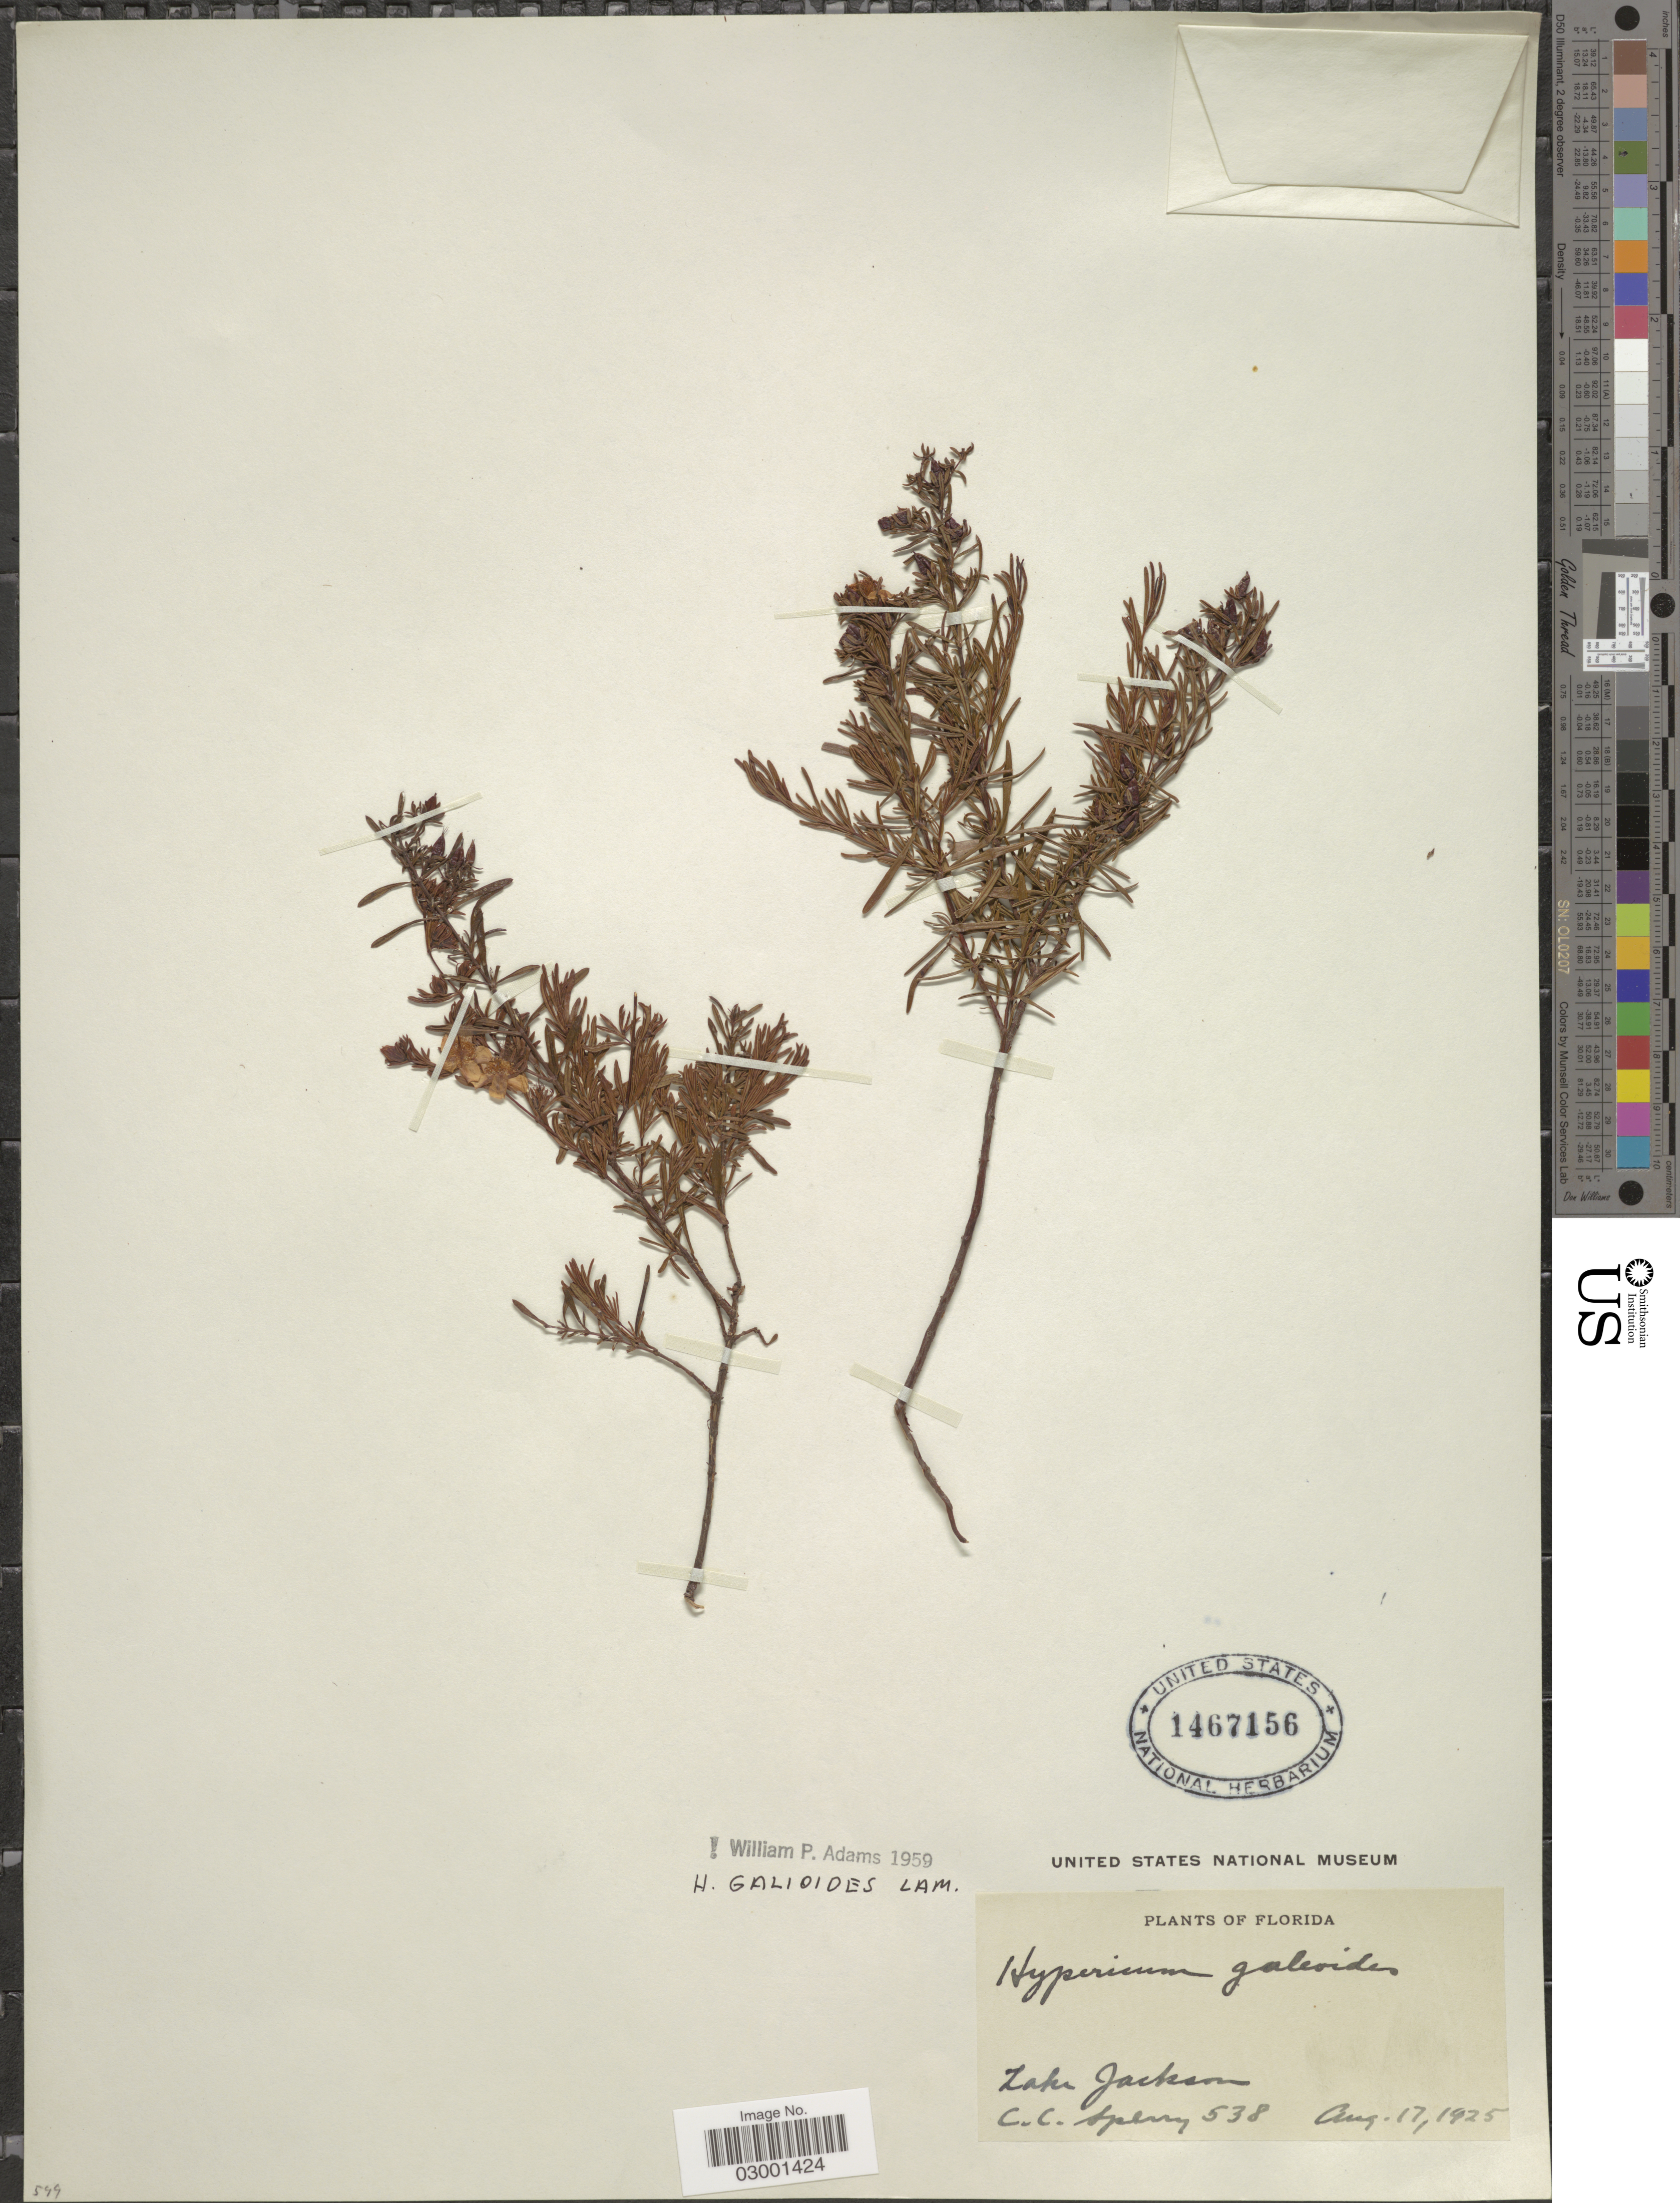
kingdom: Plantae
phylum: Tracheophyta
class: Magnoliopsida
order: Malpighiales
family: Hypericaceae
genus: Hypericum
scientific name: Hypericum galioides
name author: Lam.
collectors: C. C. Sperry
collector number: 538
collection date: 1925-08-17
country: United States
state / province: Florida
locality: Lake Jackson.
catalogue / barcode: US 1467156